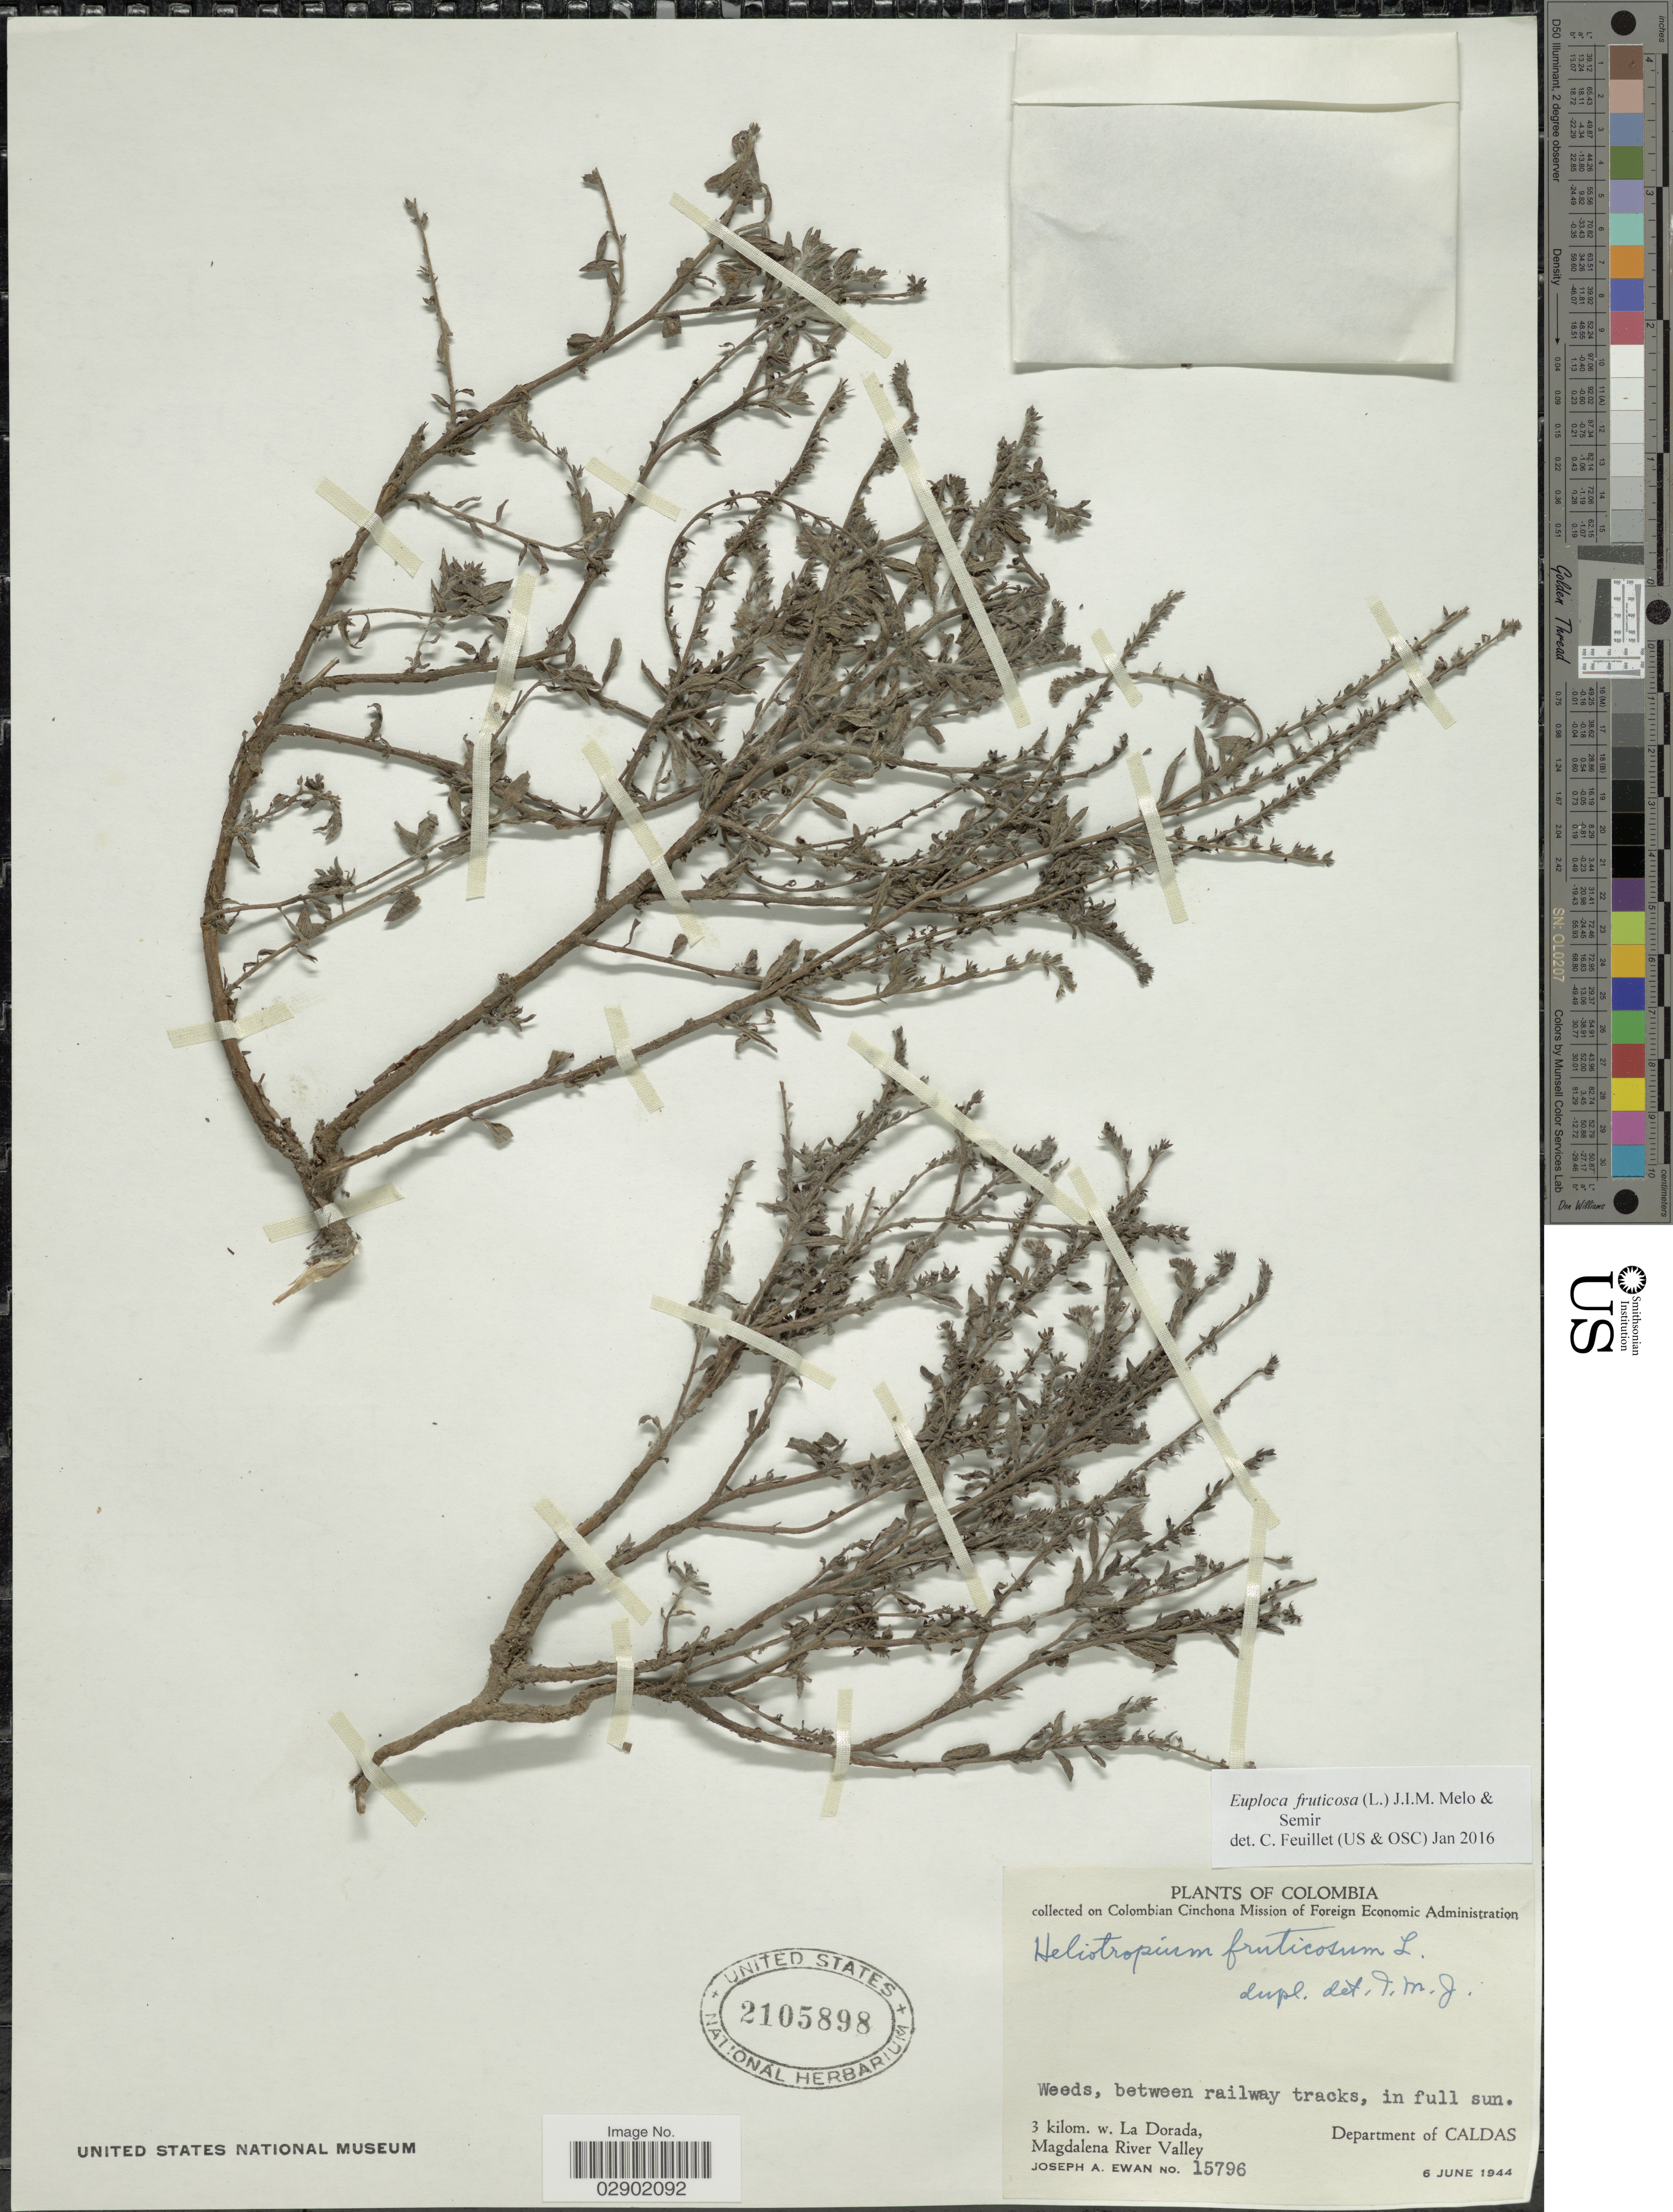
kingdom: Plantae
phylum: Tracheophyta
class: Magnoliopsida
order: Boraginales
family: Heliotropiaceae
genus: Euploca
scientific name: Euploca fruticosa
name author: (L.) J.I.M. Melo & Semir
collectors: J. A. Ewan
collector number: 15796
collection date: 1944-06-06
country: Colombia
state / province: Caldas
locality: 3 kilom. w. La Dorada, Magdalena river Valley. Department of Caldas.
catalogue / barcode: US 2105898